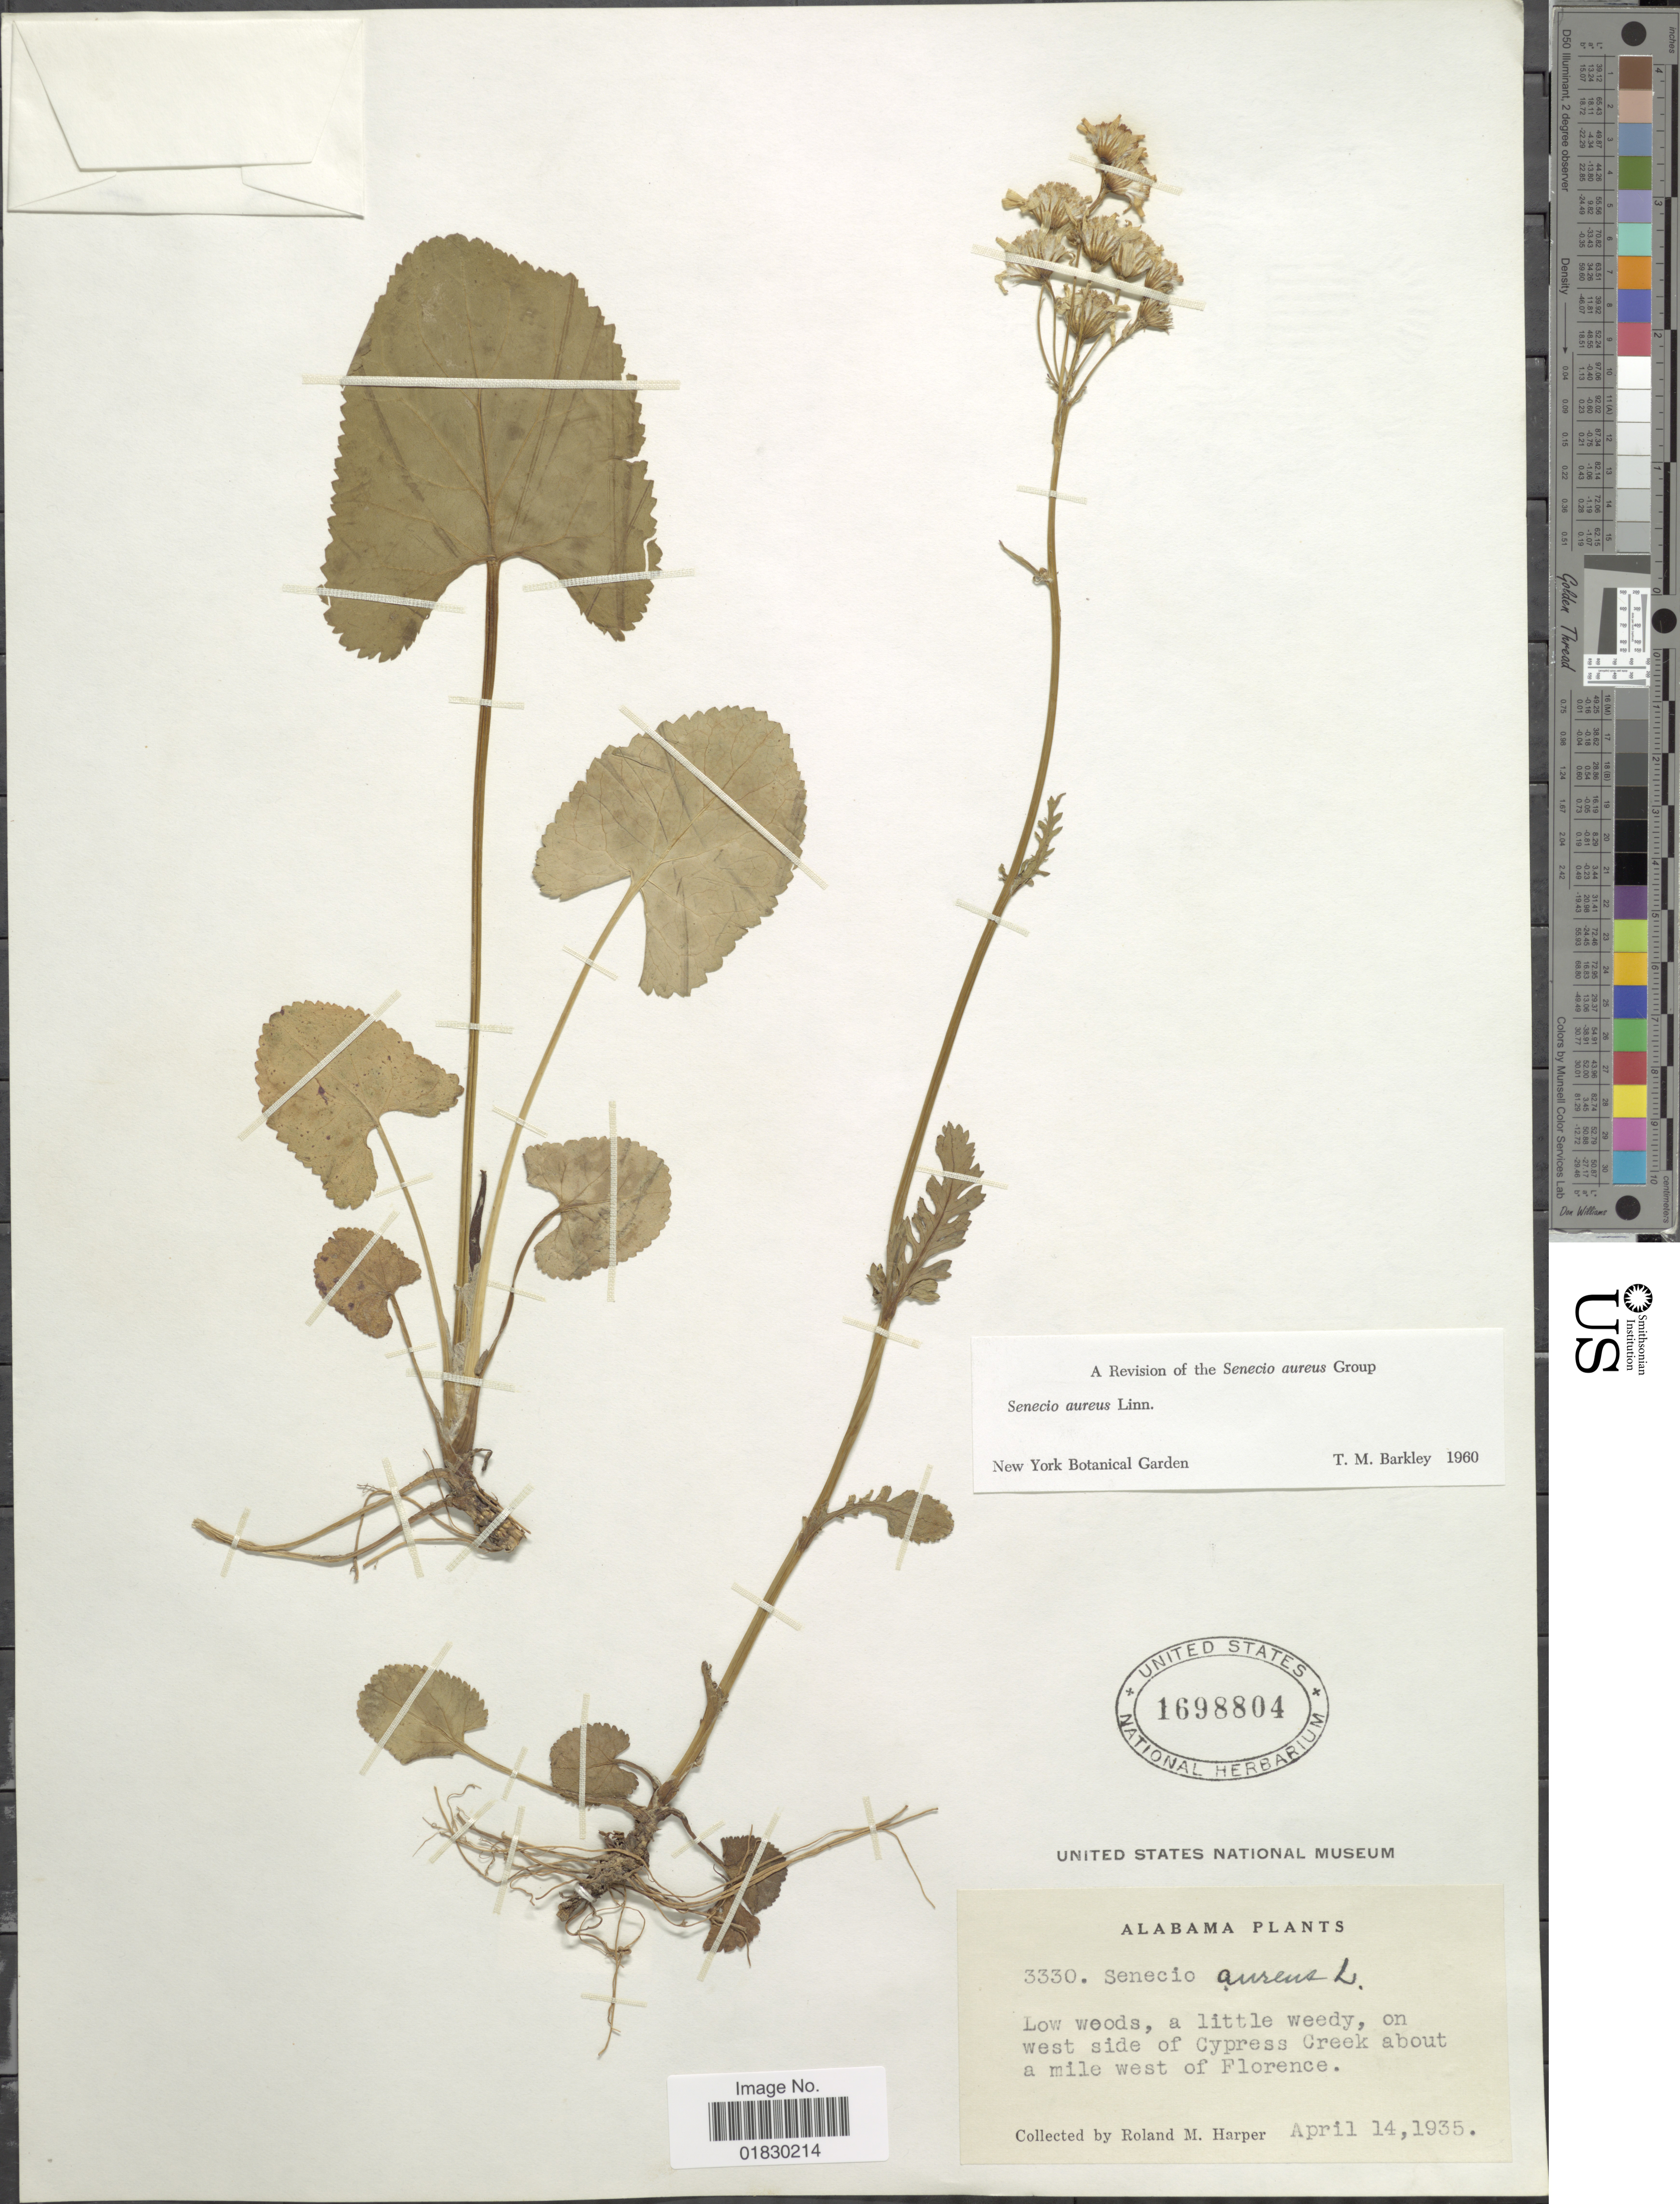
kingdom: Plantae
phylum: Tracheophyta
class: Magnoliopsida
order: Asterales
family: Asteraceae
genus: Packera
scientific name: Packera aurea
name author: (L.) Á. Löve & D. Löve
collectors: R. M. Harper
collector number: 3330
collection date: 1935-04-14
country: United States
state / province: Alabama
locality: A little weedy, on west side of Cypress Creek about a mile west of Florence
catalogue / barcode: US 1698804